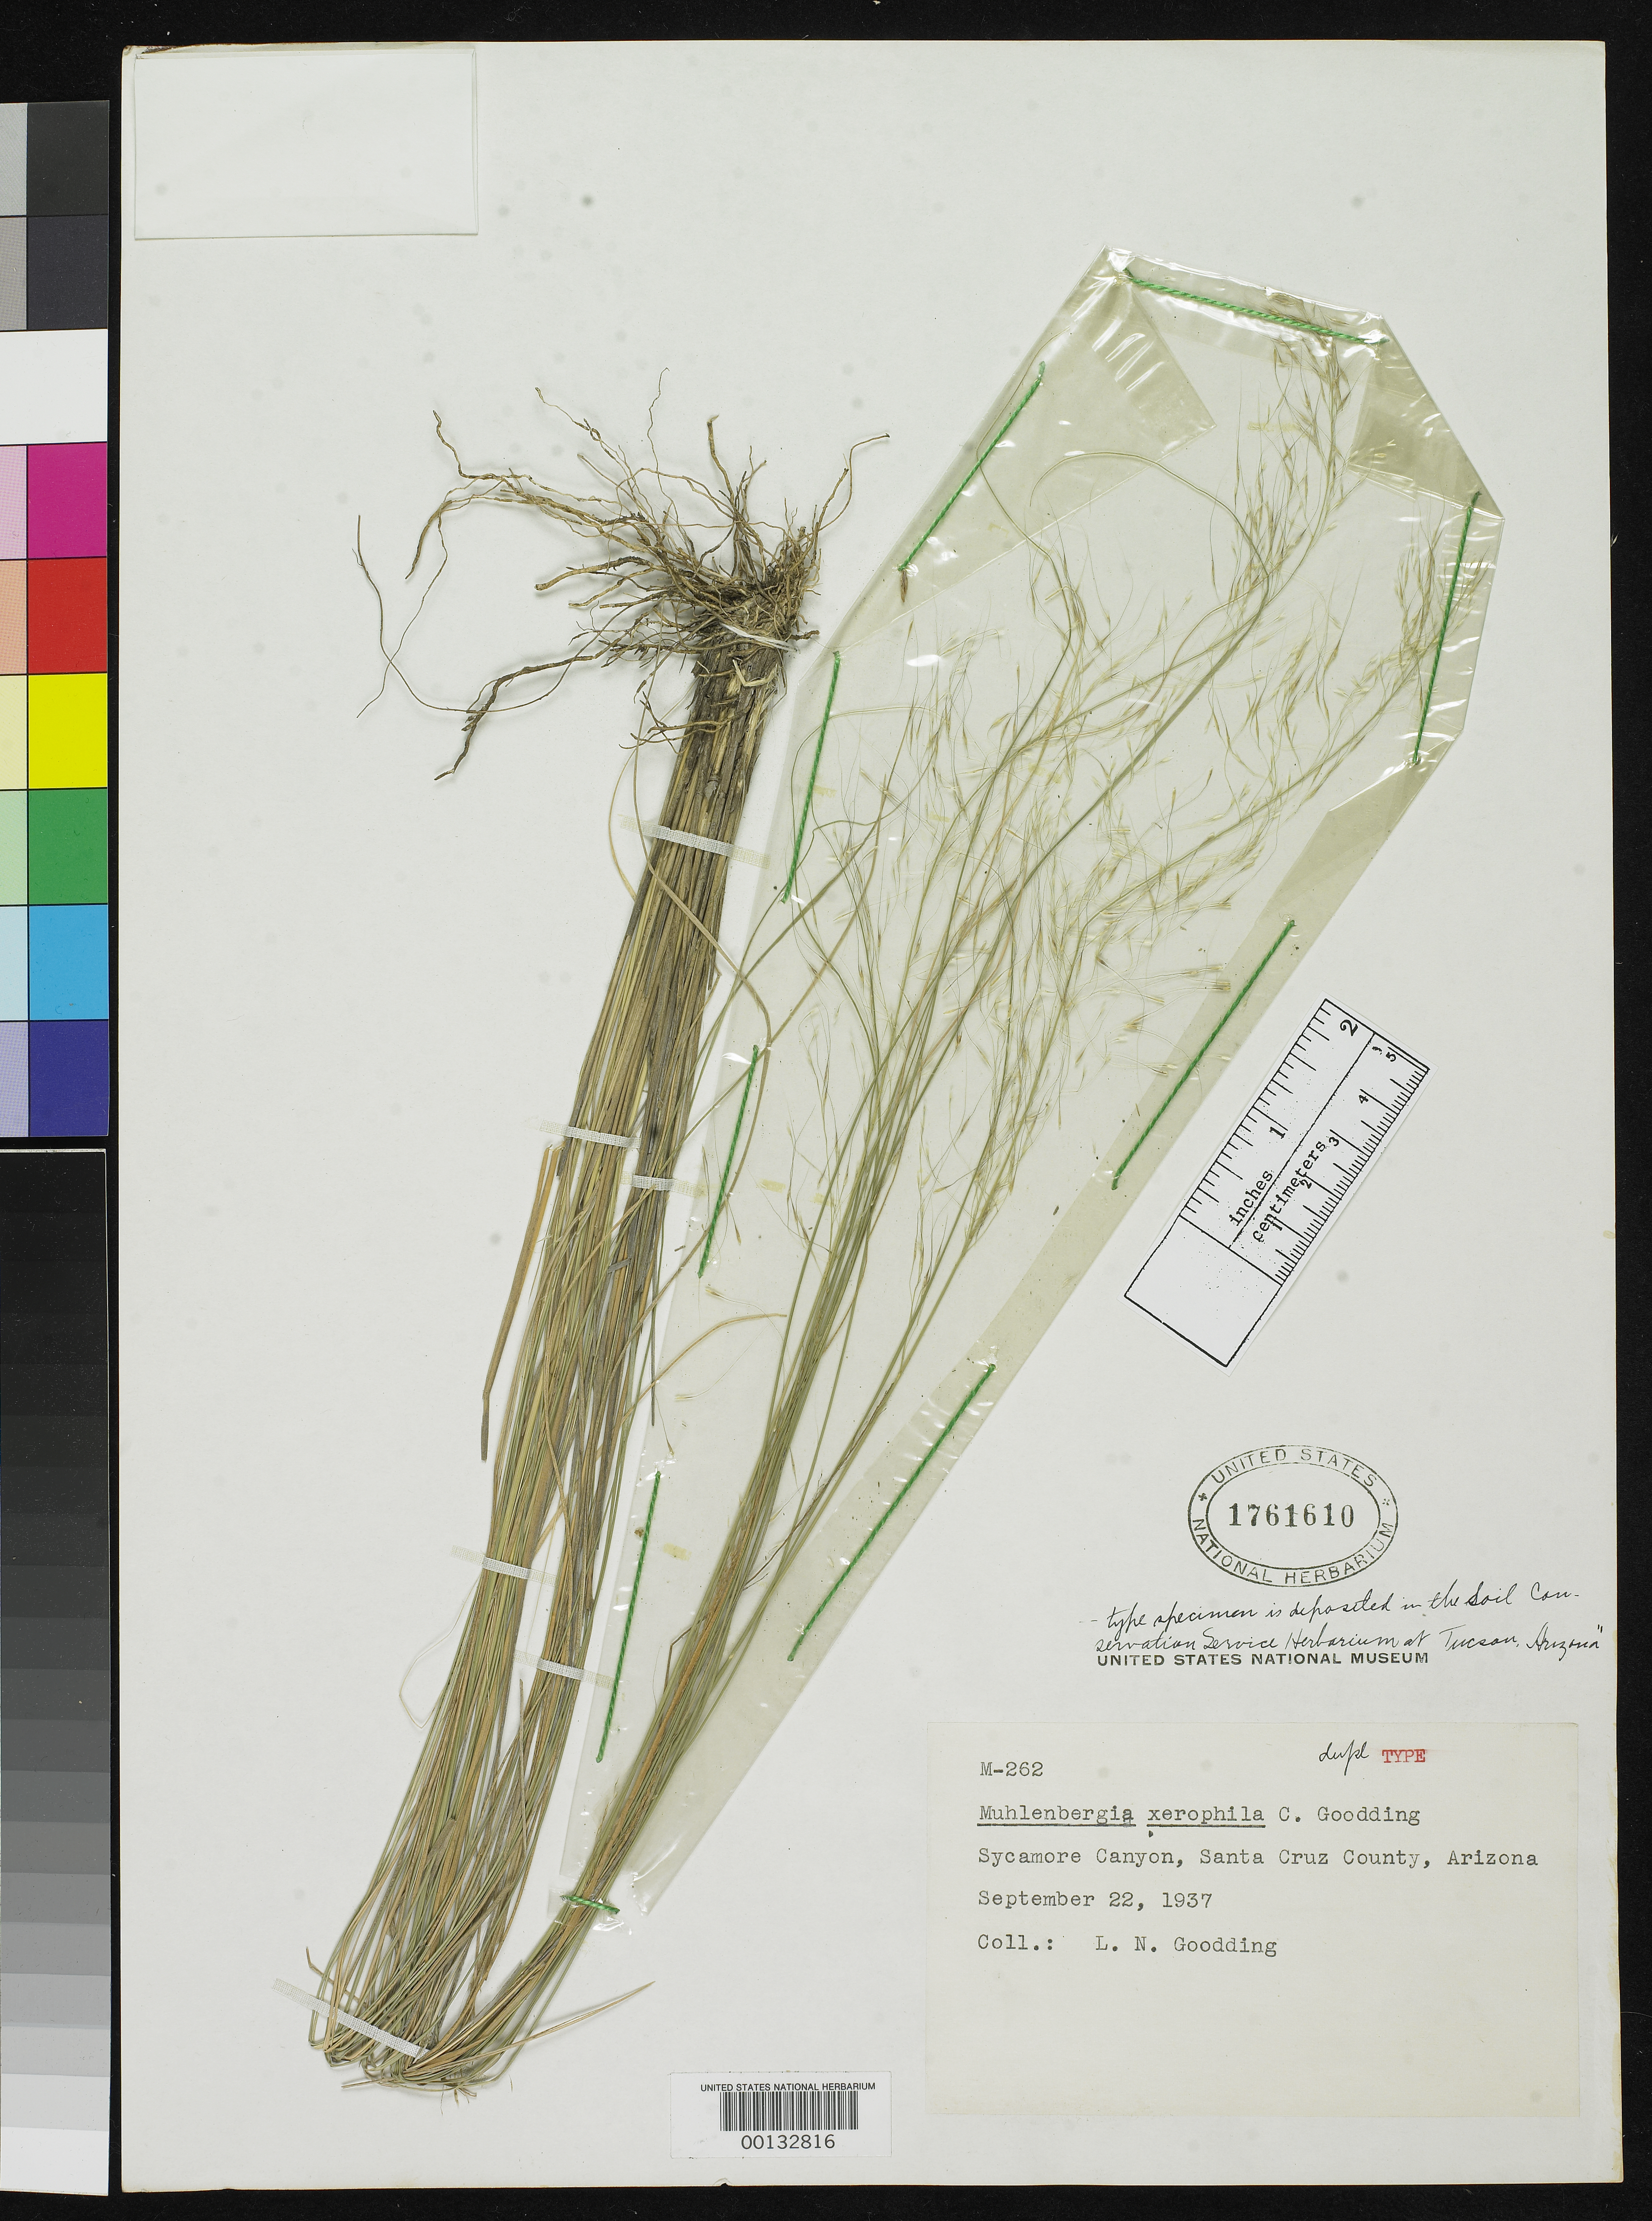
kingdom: Plantae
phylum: Tracheophyta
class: Liliopsida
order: Poales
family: Poaceae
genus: Muhlenbergia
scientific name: Muhlenbergia xerophila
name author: C.O. Goodd.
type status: Isotype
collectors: L. N. Goodding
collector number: M262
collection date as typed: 22 Sep 1937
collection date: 1937-09-22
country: United States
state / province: Arizona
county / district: Santa Cruz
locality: Sycamore Canyon.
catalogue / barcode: US 1761610